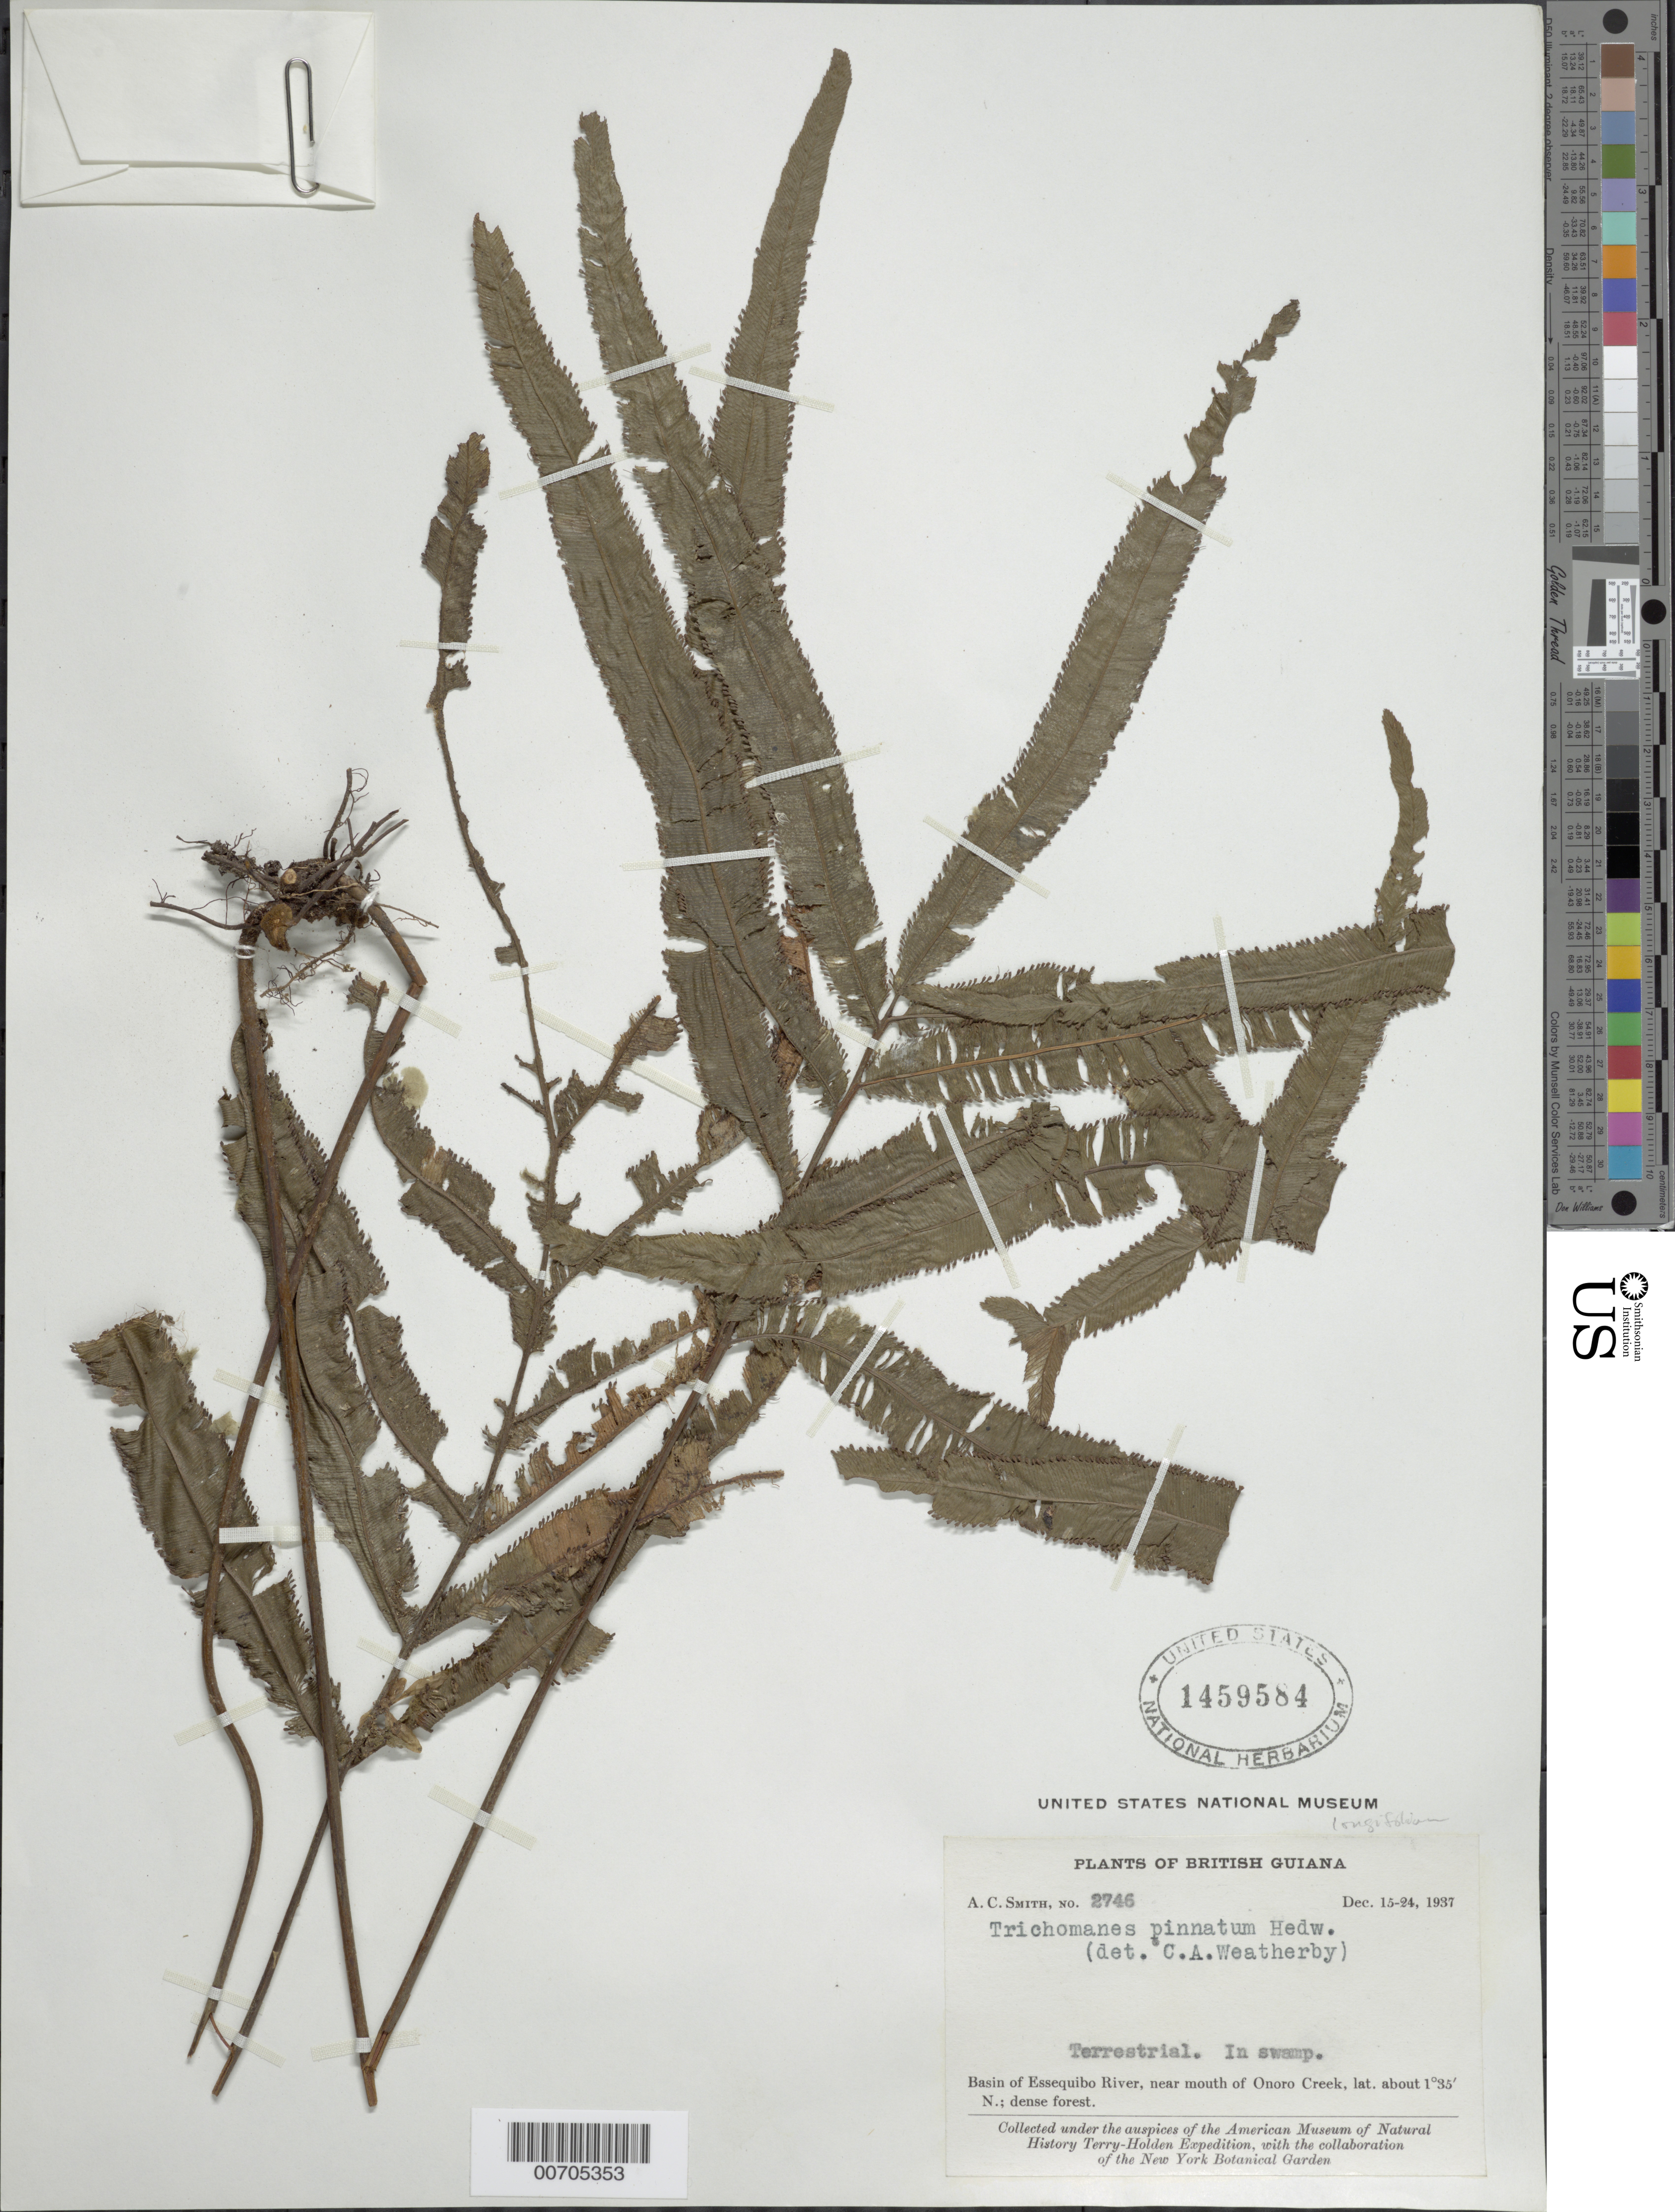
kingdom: Plantae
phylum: Tracheophyta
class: Polypodiopsida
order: Hymenophyllales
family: Hymenophyllaceae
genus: Trichomanes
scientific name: Trichomanes longifolium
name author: Desv.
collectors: A. C. Smith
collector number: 2746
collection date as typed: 15-Dec-37 to 24-Dec-37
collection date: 1937-12-15/1937-12-24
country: Guyana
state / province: U. Takutu-U. Essequibo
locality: Onoro Creek (near mouth), Essequibo River basin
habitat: Swamp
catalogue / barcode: US 1459584